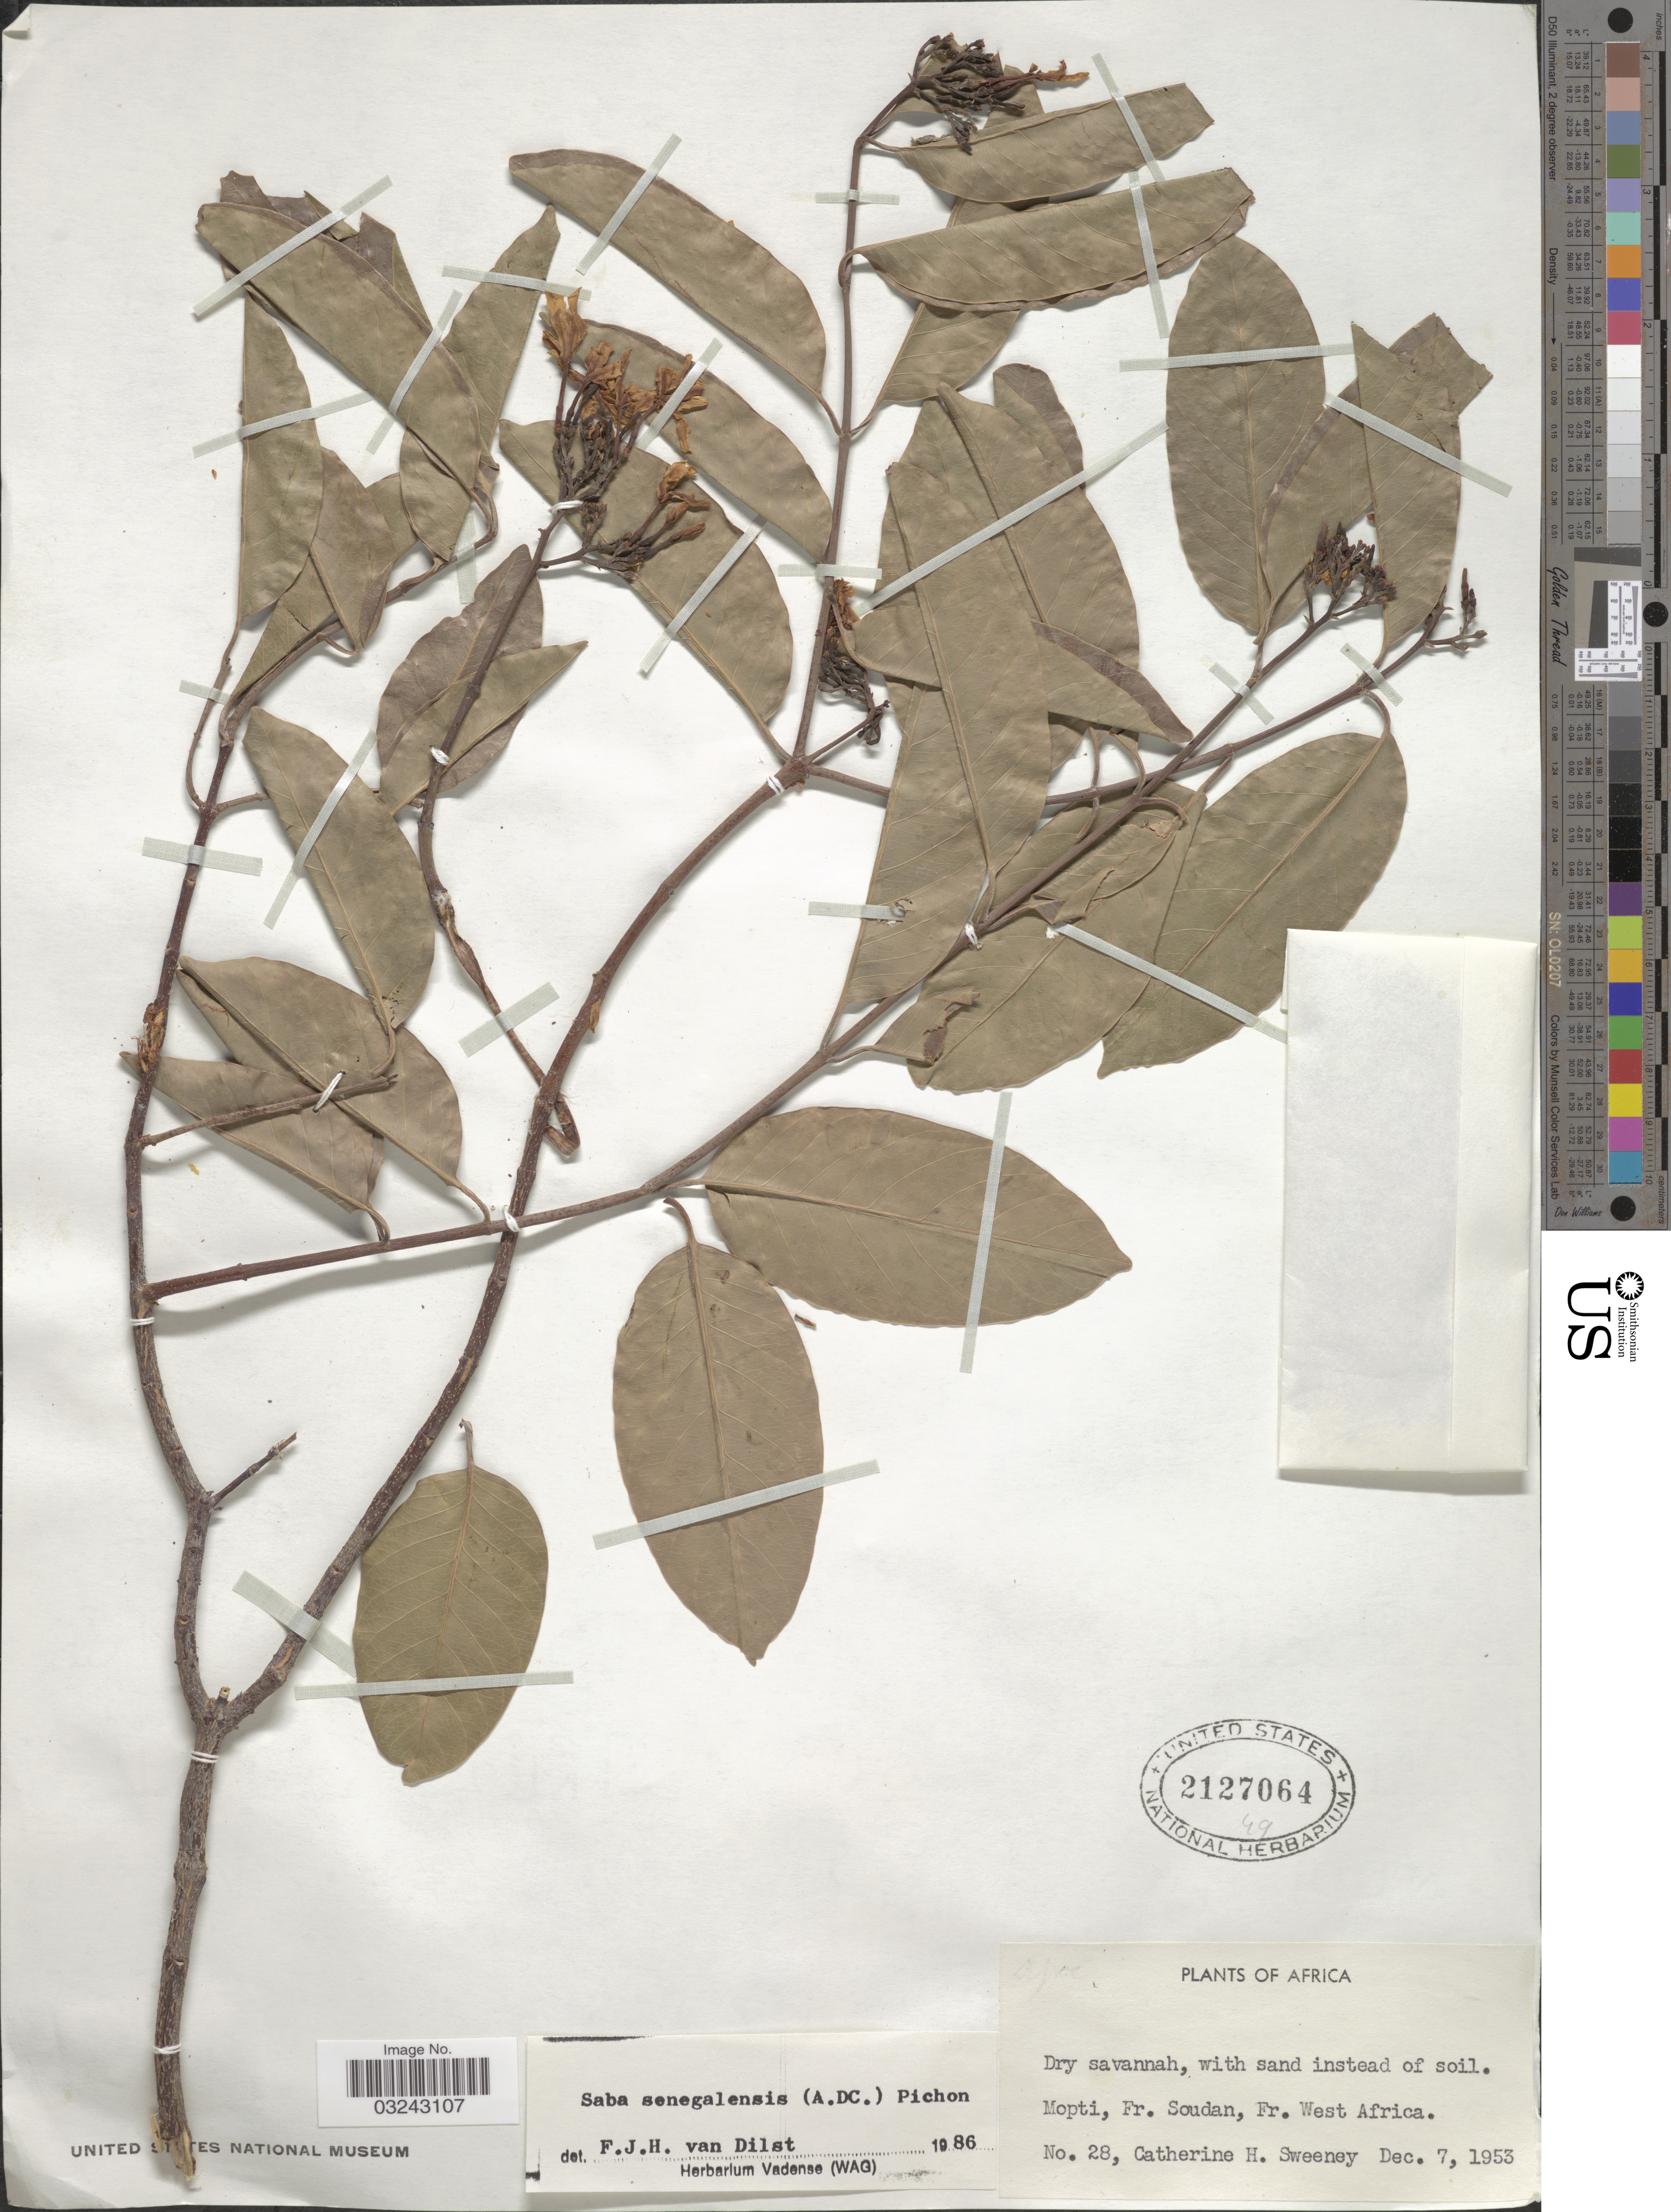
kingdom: Plantae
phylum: Tracheophyta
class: Magnoliopsida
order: Gentianales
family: Apocynaceae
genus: Saba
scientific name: Saba senegalensis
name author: (A. DC.) Pichon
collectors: C. Sweeney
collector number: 28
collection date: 1953-12-07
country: Mali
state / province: Mopti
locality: Fr. Soudan, Fr. West Africa.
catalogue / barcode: US 2127064